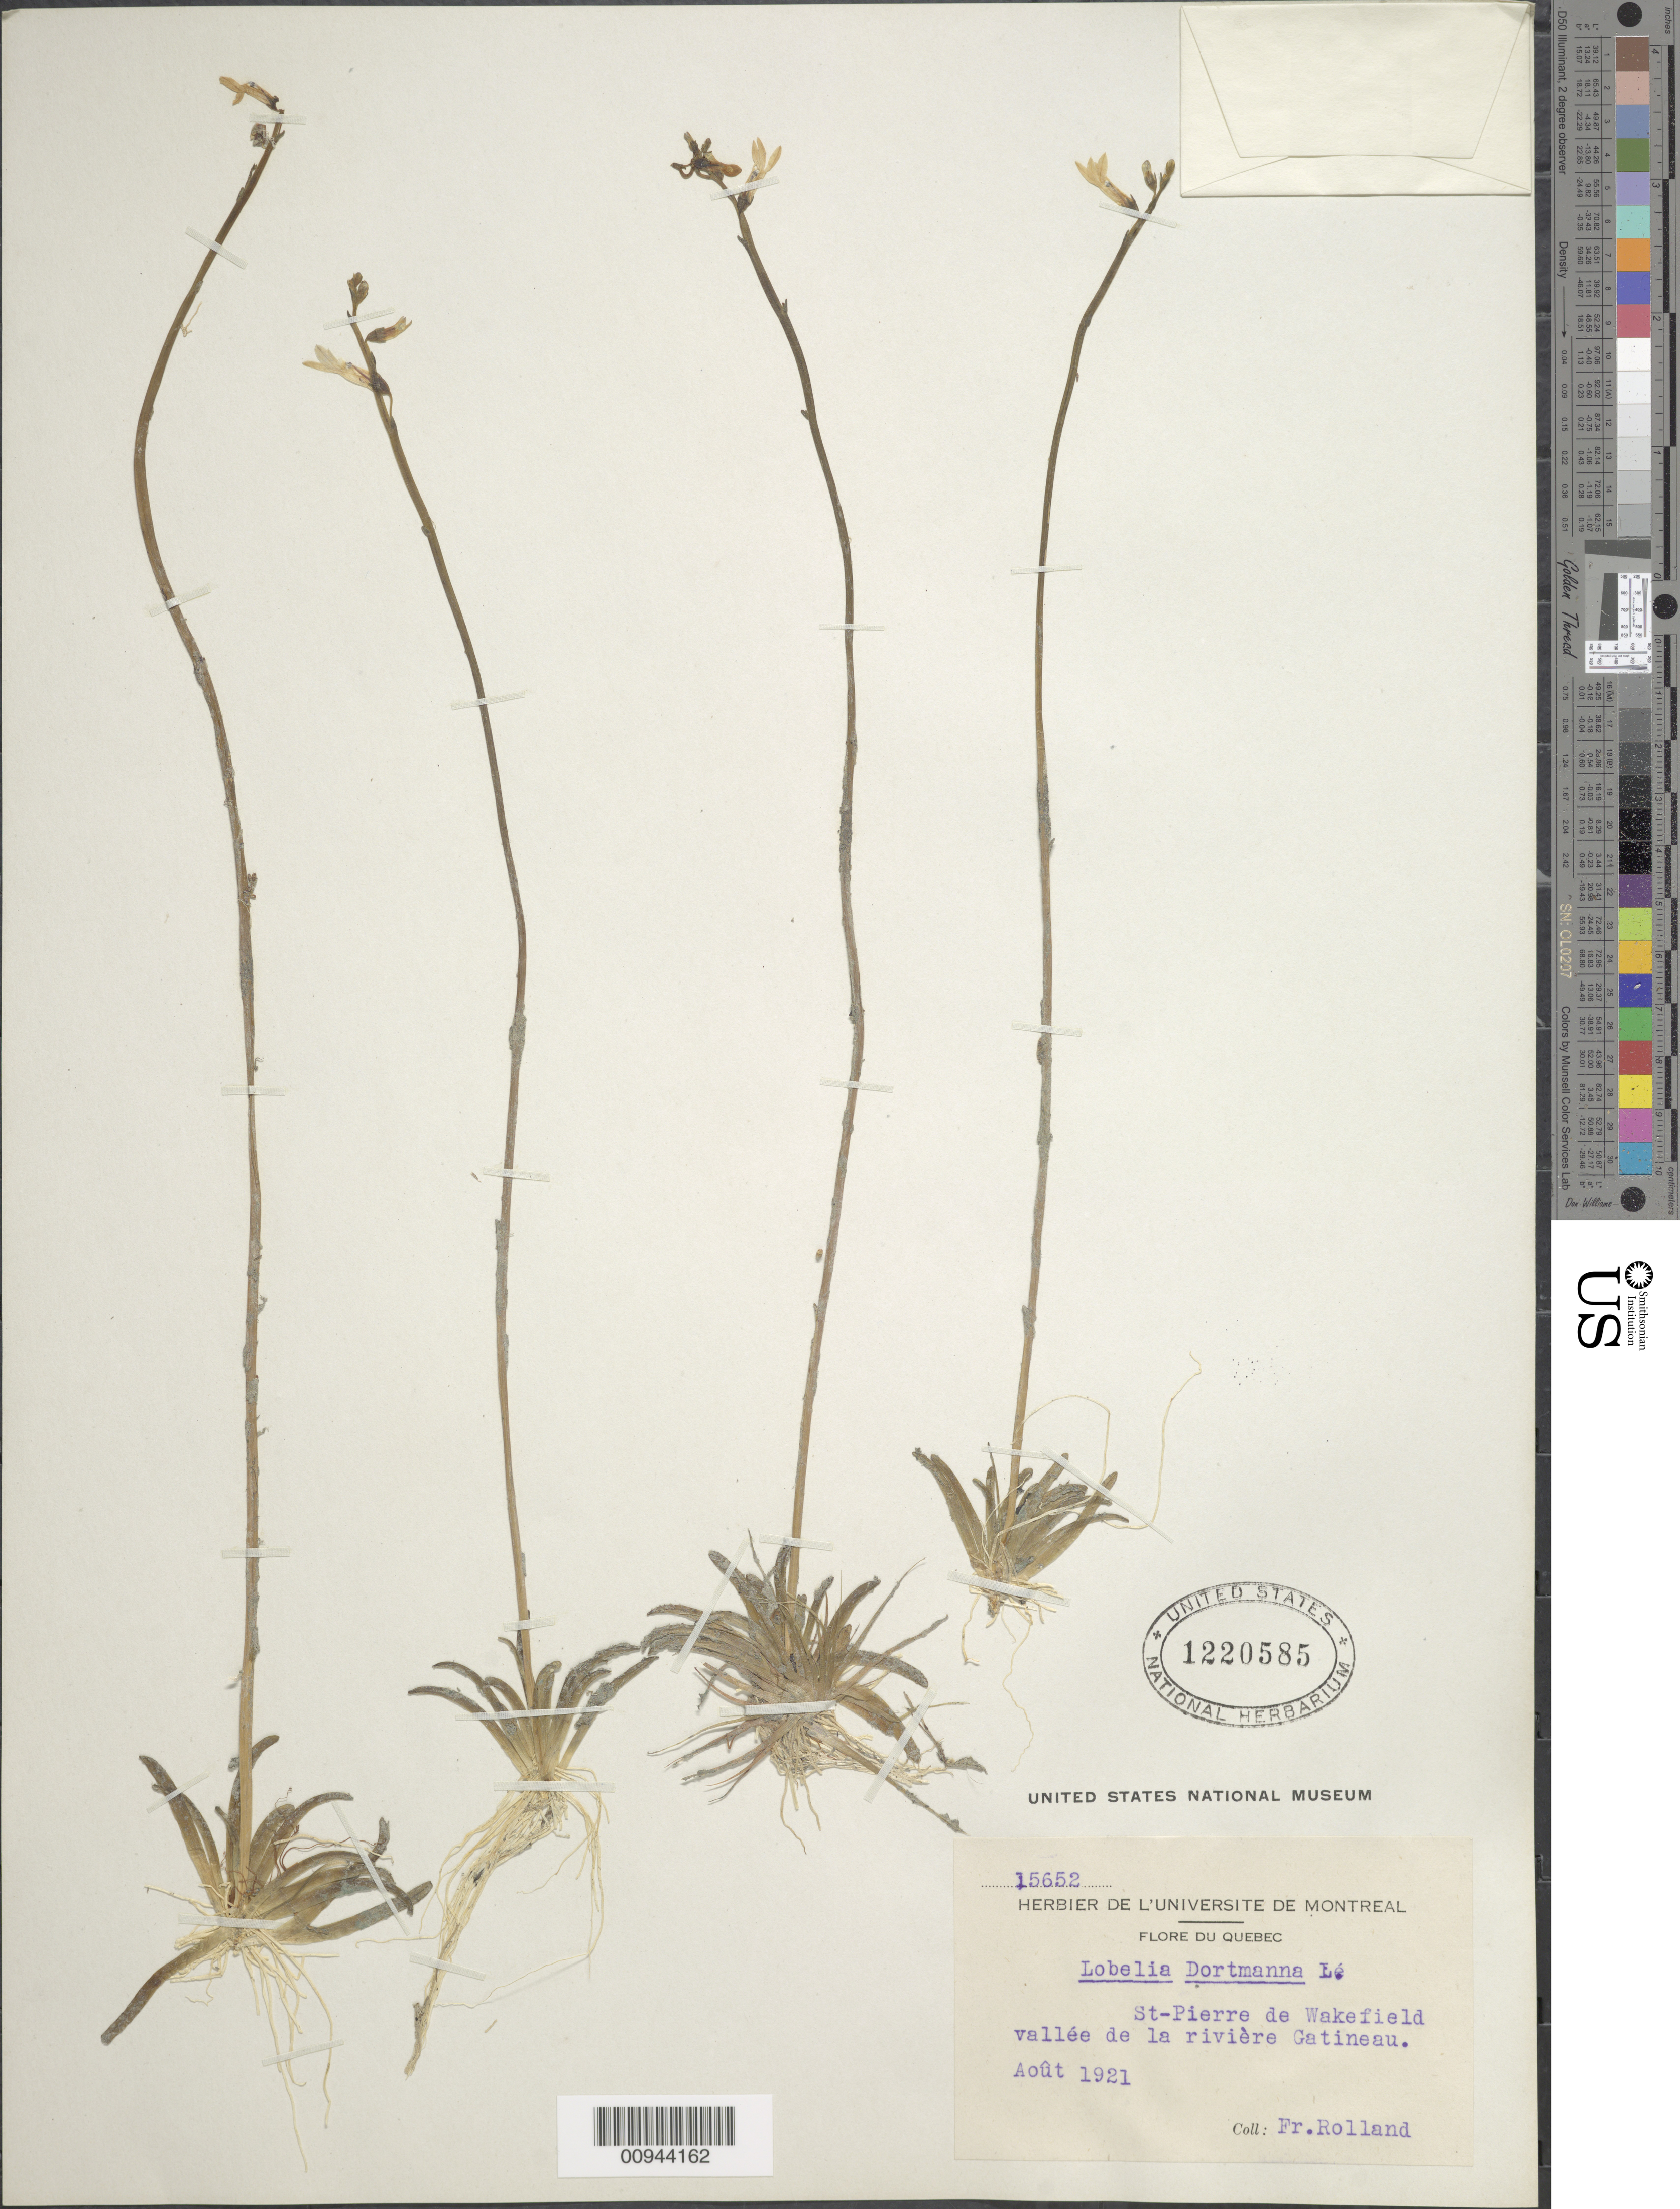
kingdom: Plantae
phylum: Tracheophyta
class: Magnoliopsida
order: Asterales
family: Campanulaceae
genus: Lobelia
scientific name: Lobelia dortmanna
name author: L.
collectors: Rolland-Germain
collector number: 15652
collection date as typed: Aout 1921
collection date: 1921-08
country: Canada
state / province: Quebec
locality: St. Pierre de Wakefield vallee de la riviere Gatineau.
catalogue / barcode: US 1220585